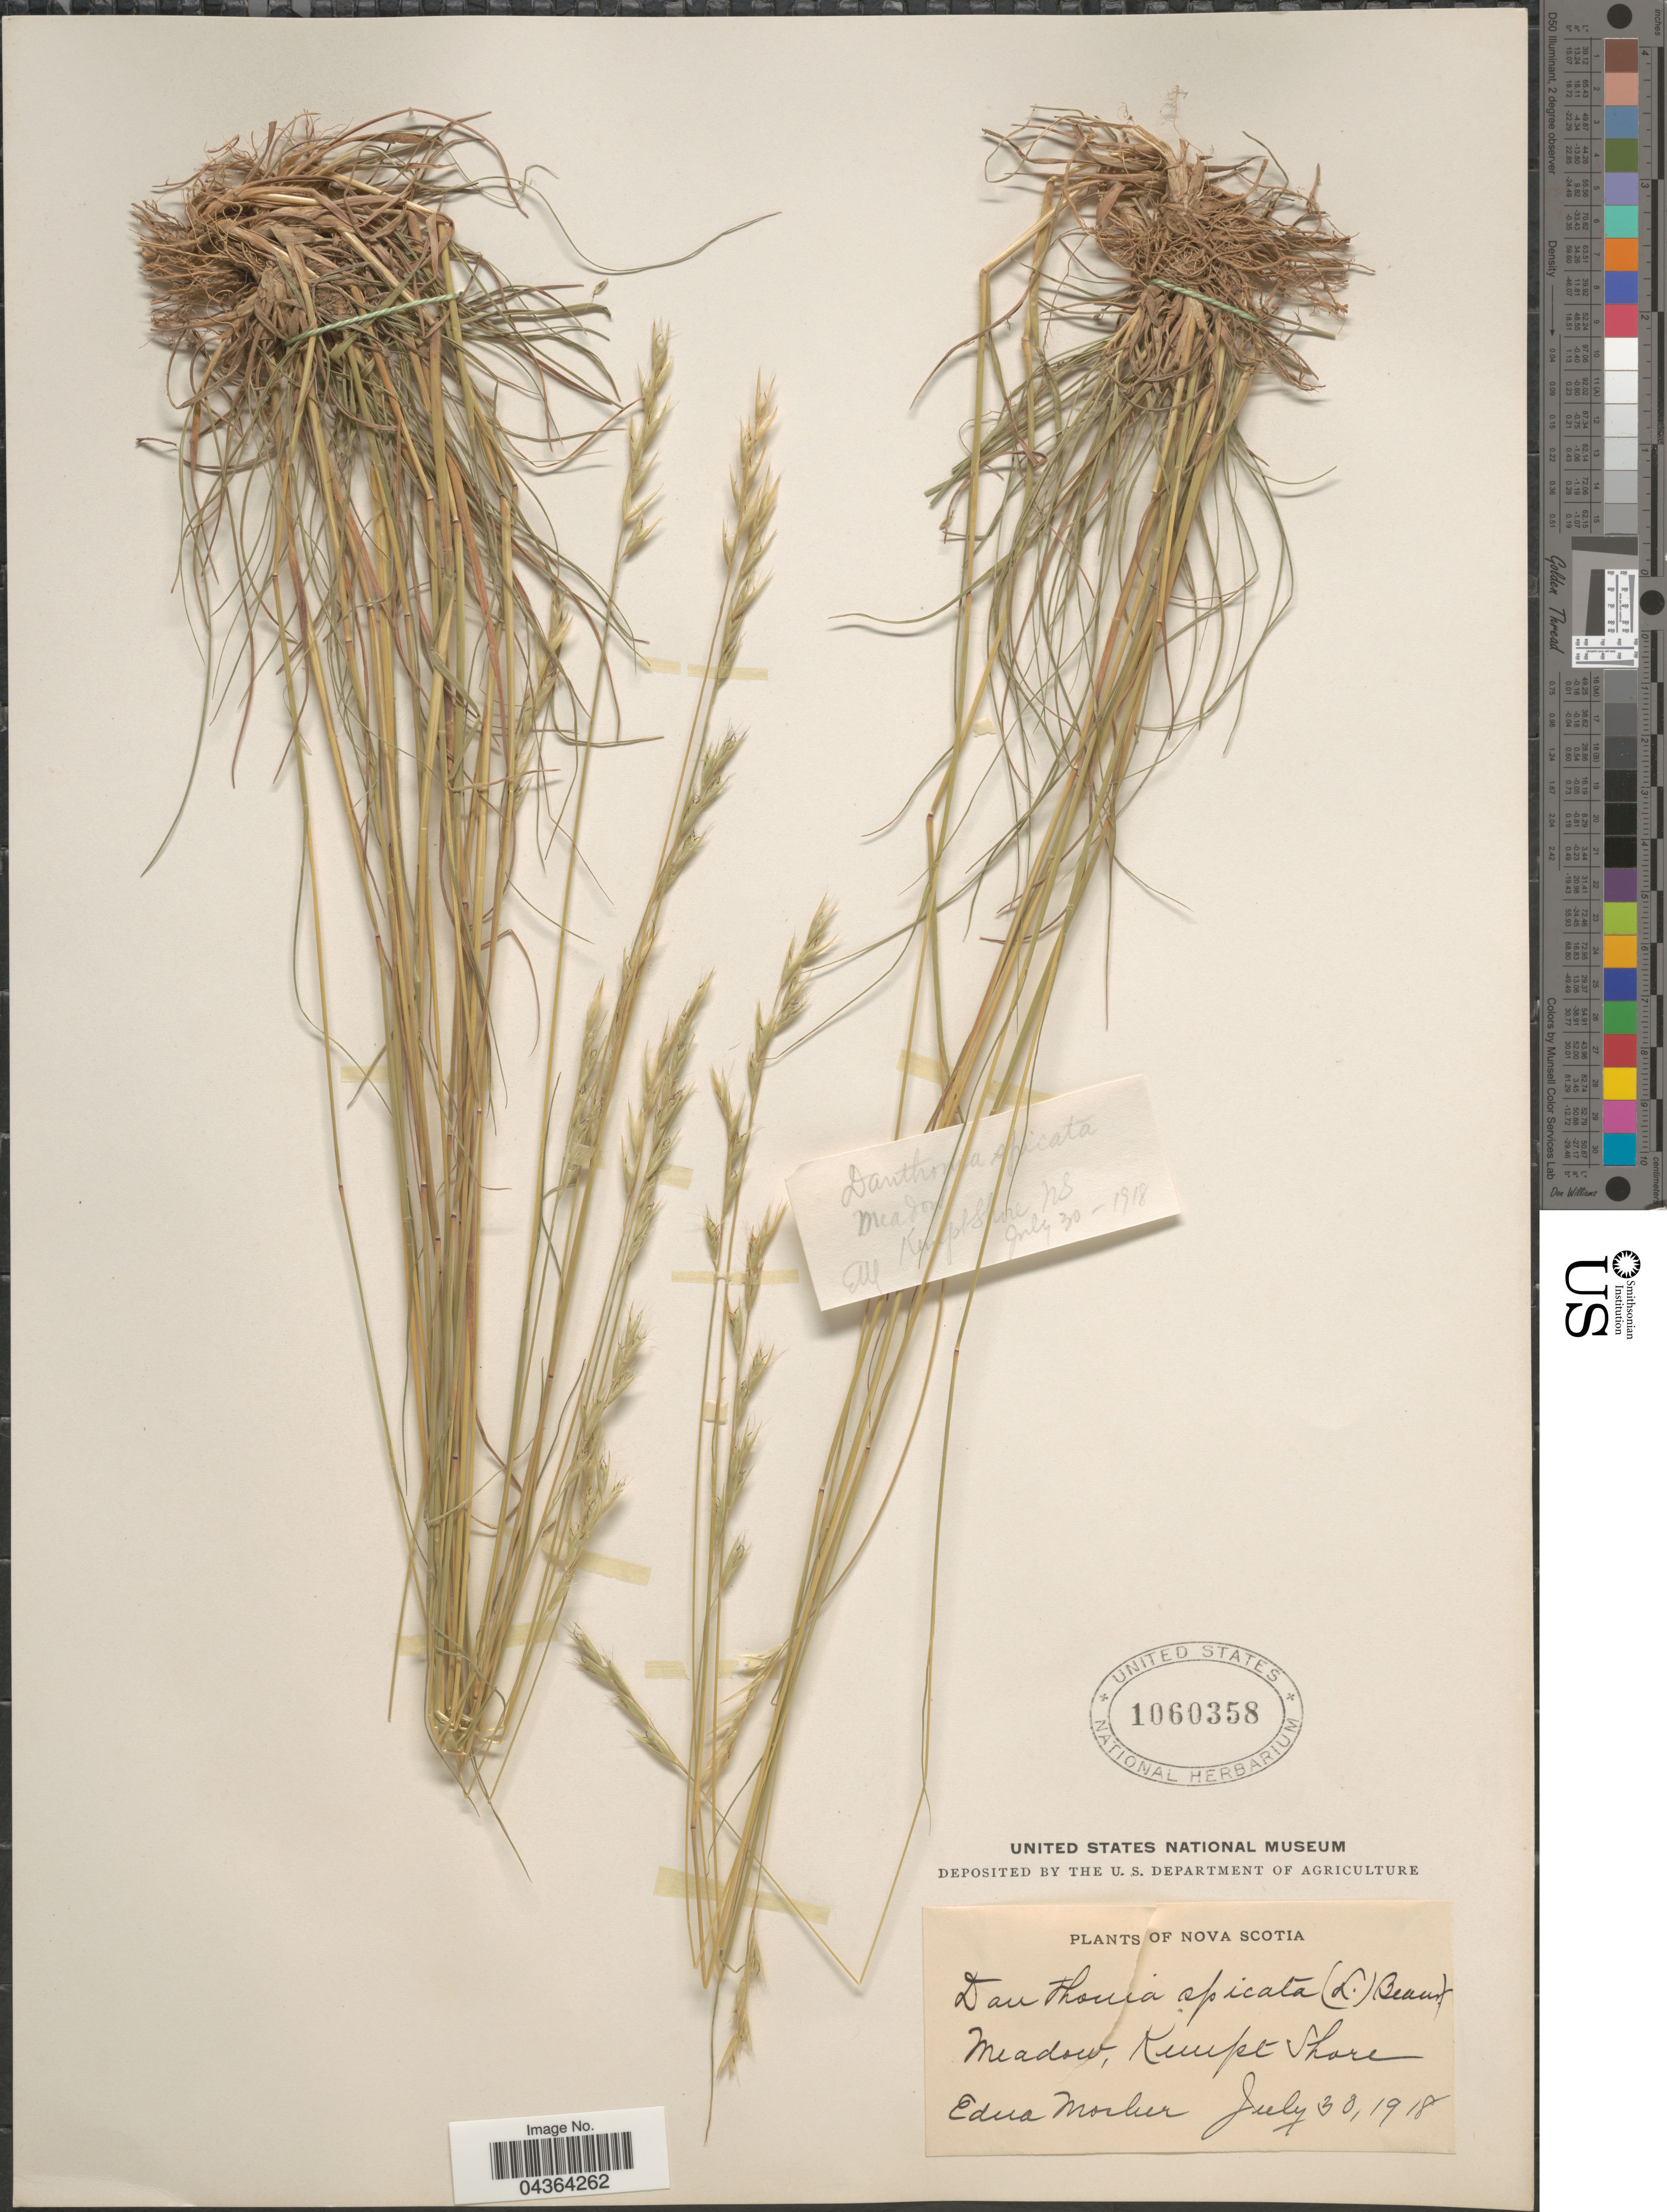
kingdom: Plantae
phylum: Tracheophyta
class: Liliopsida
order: Poales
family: Poaceae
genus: Danthonia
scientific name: Danthonia spicata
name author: (L.) P. Beauv. ex Roem. & Schult.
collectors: E. Mosher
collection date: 1918-07-30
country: Canada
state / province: Nova Scotia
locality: Meadow, Kempt Shore.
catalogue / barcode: US 1060358